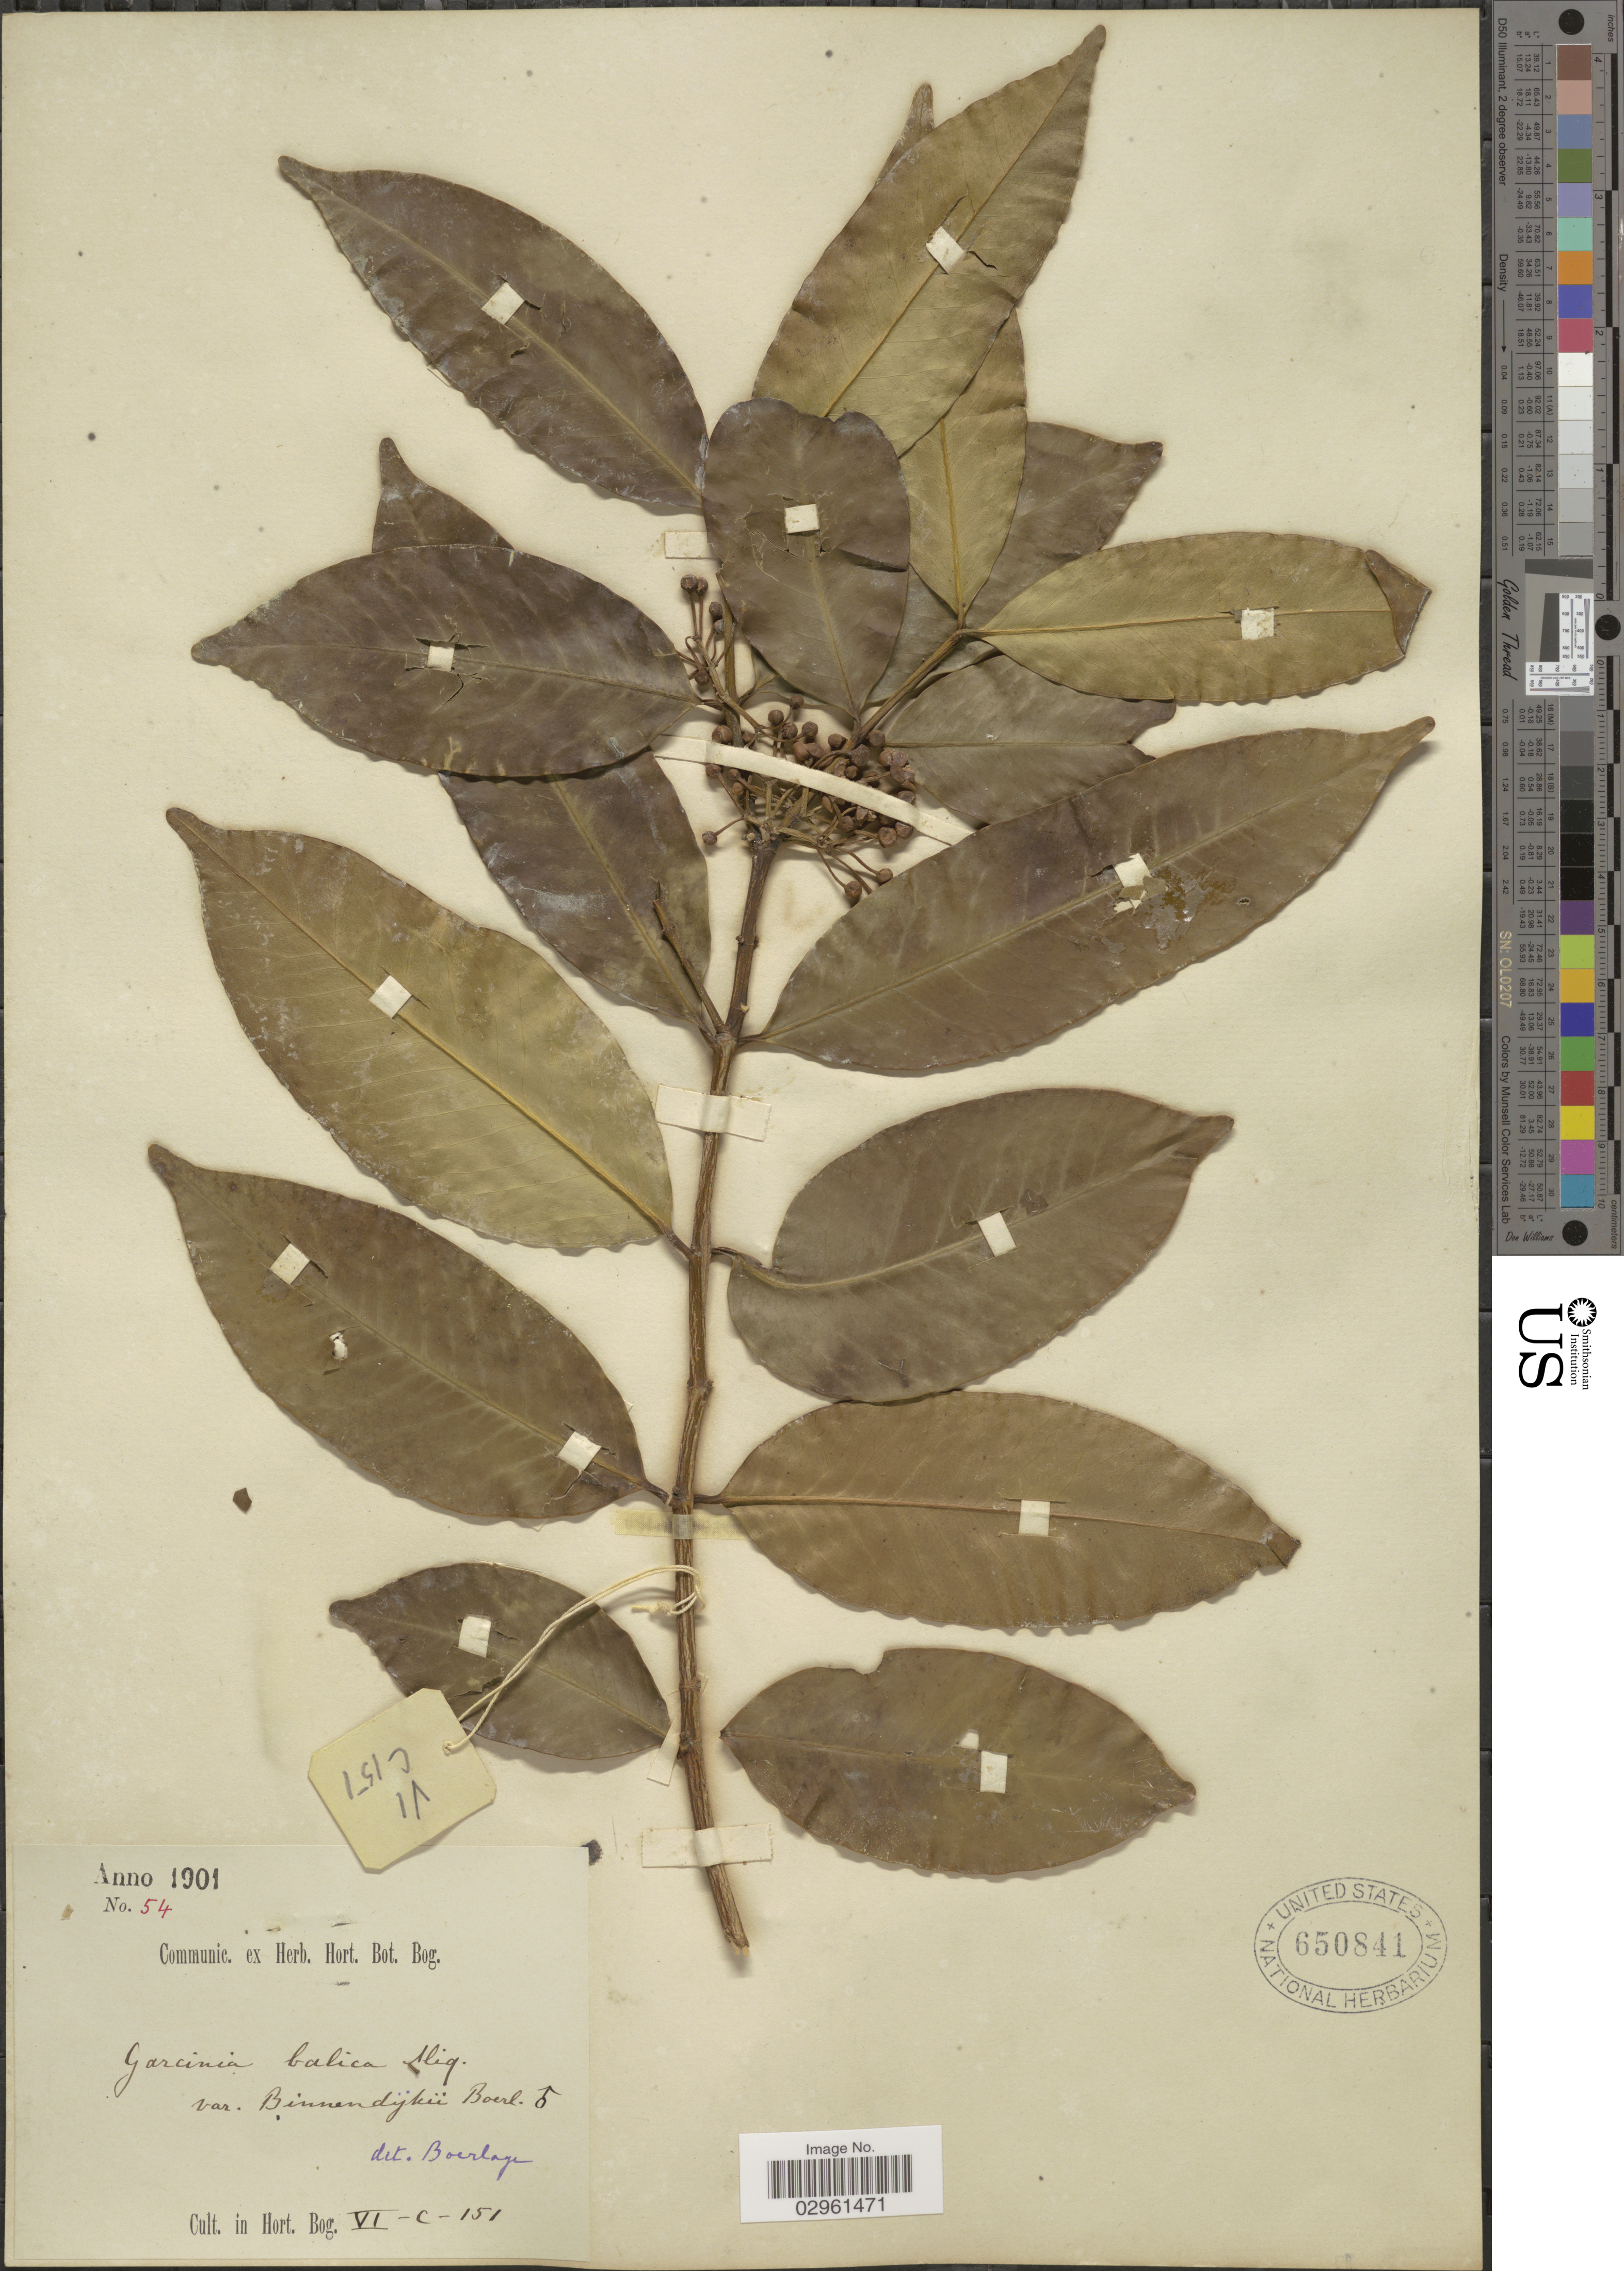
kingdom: Plantae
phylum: Tracheophyta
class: Magnoliopsida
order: Malpighiales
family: Clusiaceae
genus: Garcinia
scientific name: Garcinia balica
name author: Miq.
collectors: ex herb. Hort. Bot. Bog.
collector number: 54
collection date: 1901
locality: Cult. in Hort. Bog. VI-C-151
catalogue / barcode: US 650841